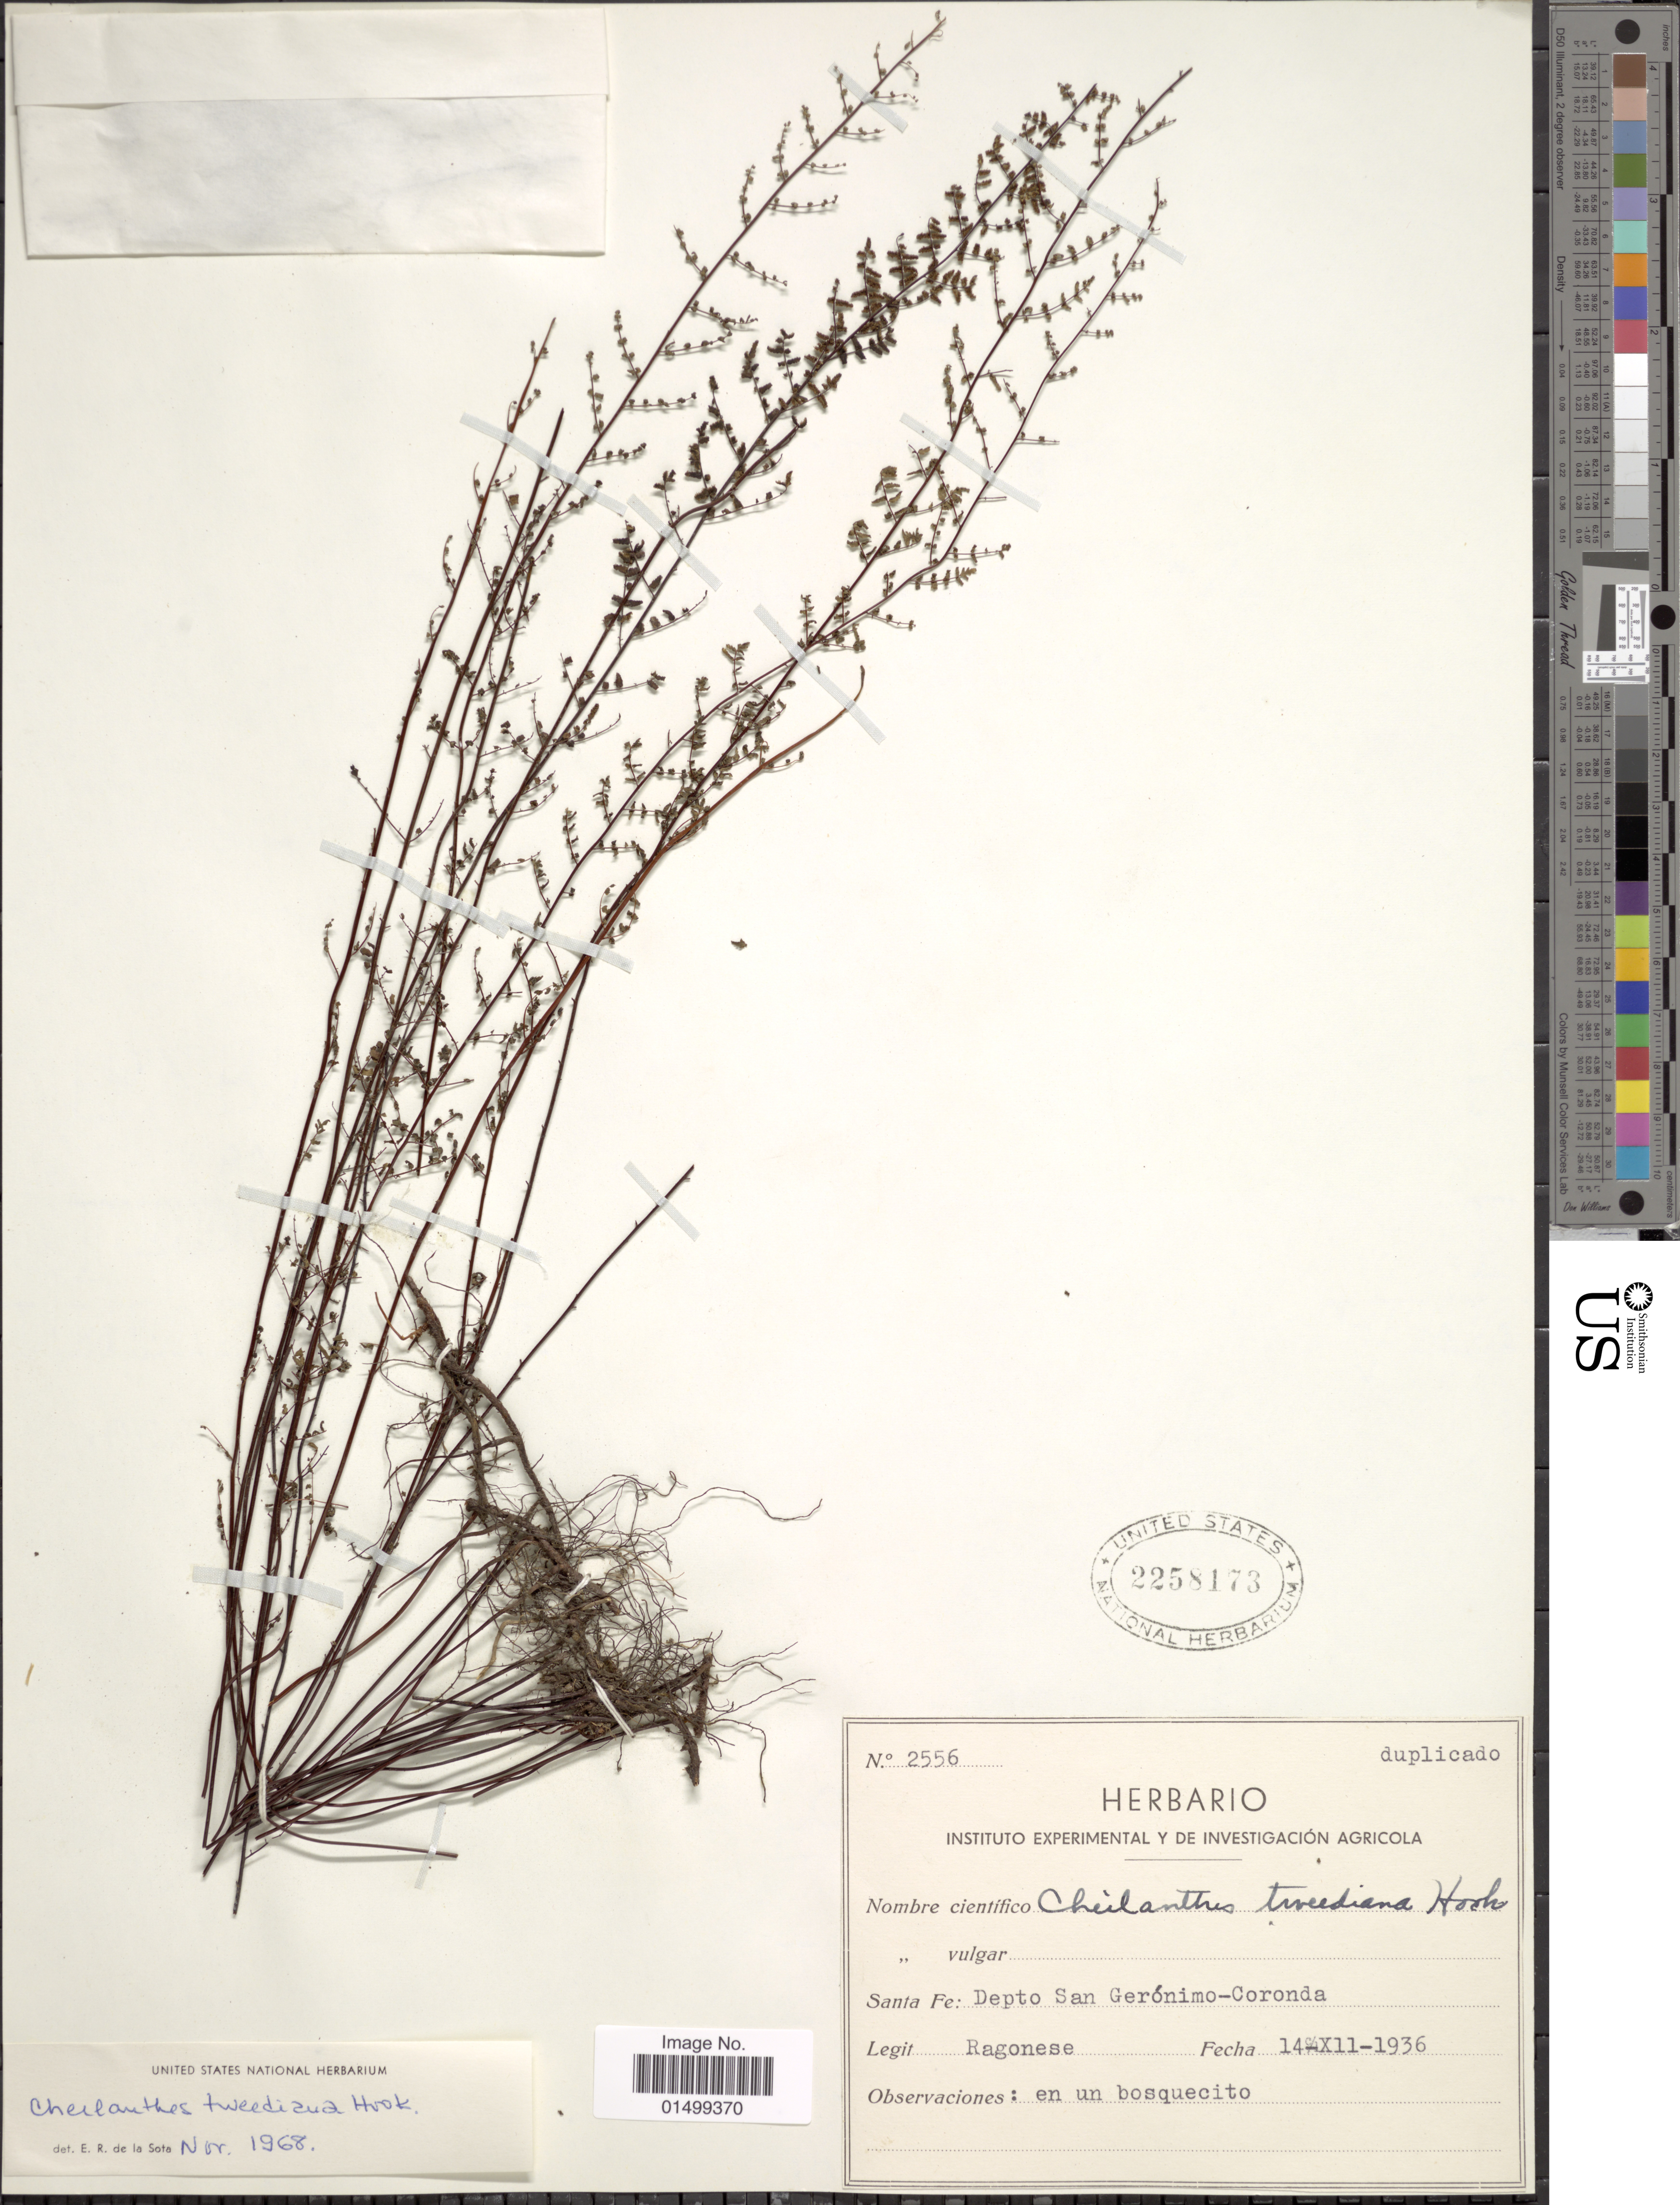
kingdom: Plantae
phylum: Tracheophyta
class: Polypodiopsida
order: Polypodiales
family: Pteridaceae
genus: Cheilanthes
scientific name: Cheilanthes tweediana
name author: Hook.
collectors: Ragonese, --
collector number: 2556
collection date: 1936-12-14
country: Argentina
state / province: Santa Fe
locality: Depto San Gerónimo-Coronda.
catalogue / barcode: US 2258173